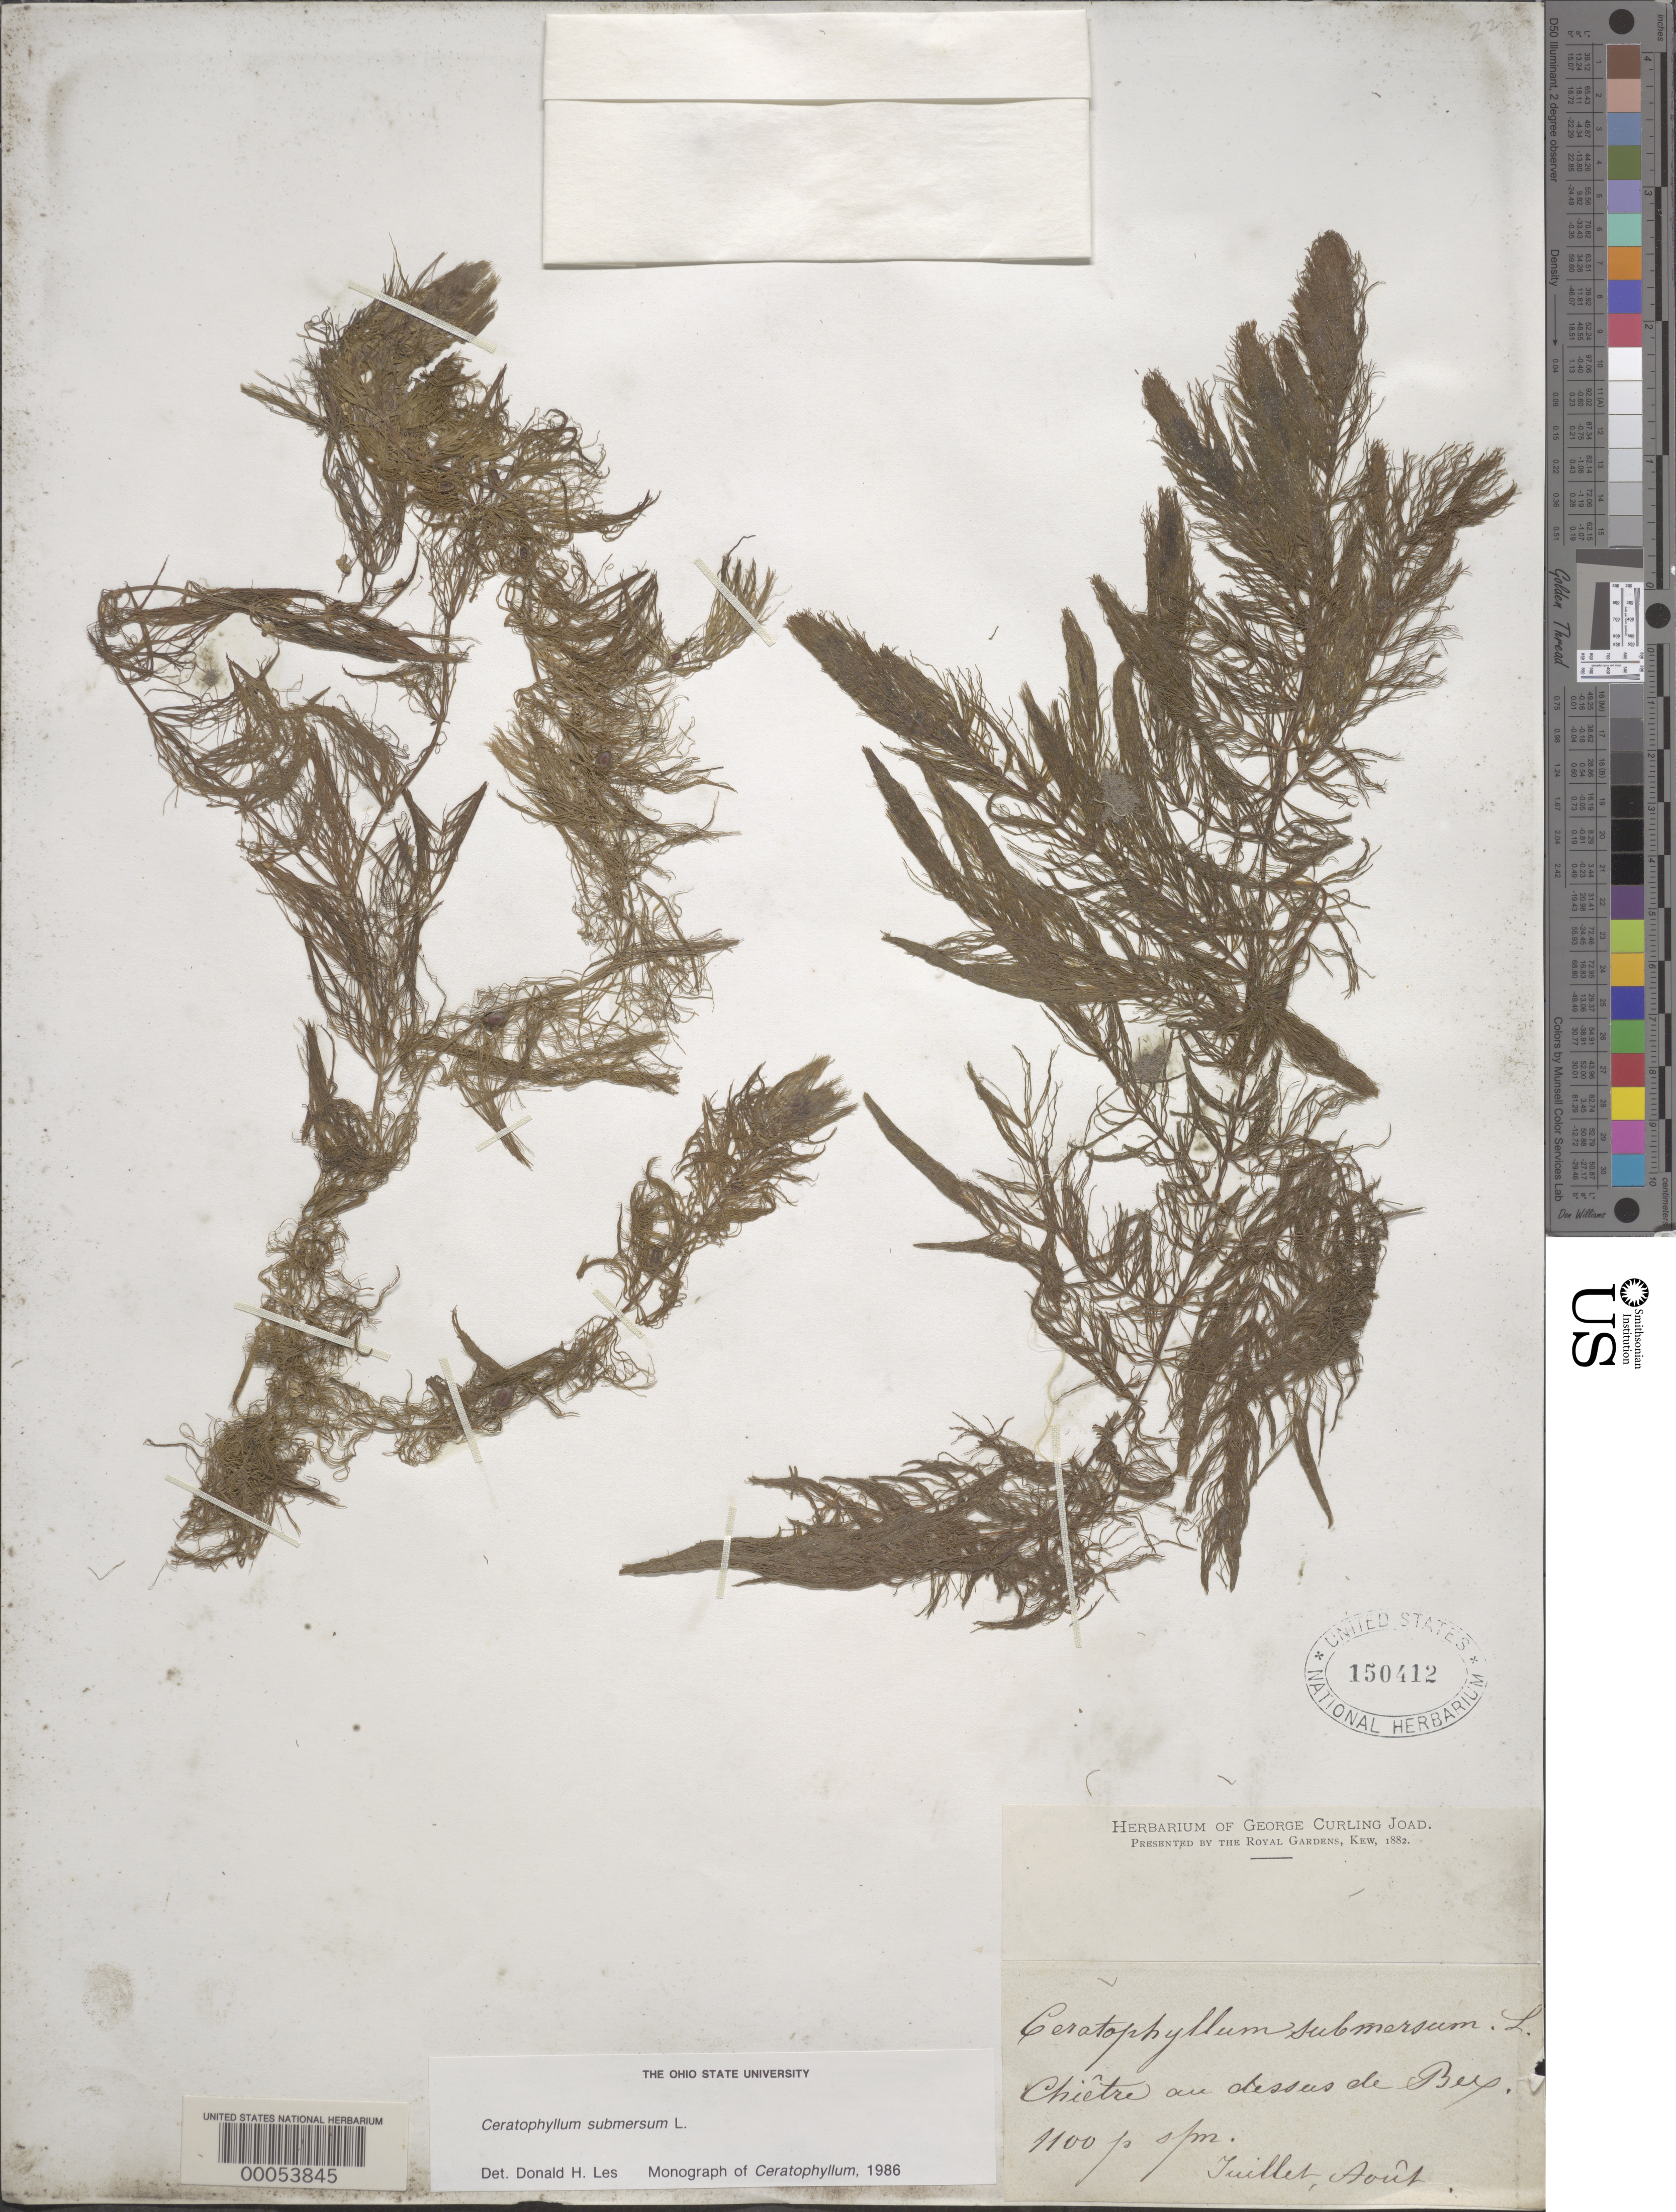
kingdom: Plantae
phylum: Tracheophyta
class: Magnoliopsida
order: Ceratophyllales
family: Ceratophyllaceae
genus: Ceratophyllum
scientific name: Ceratophyllum submersum sensu Llanos non L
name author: Llanos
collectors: ex herb. George Curling Joad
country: Switzerland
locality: Chiêtre au dessus de Bex.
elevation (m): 1100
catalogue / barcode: US 150412